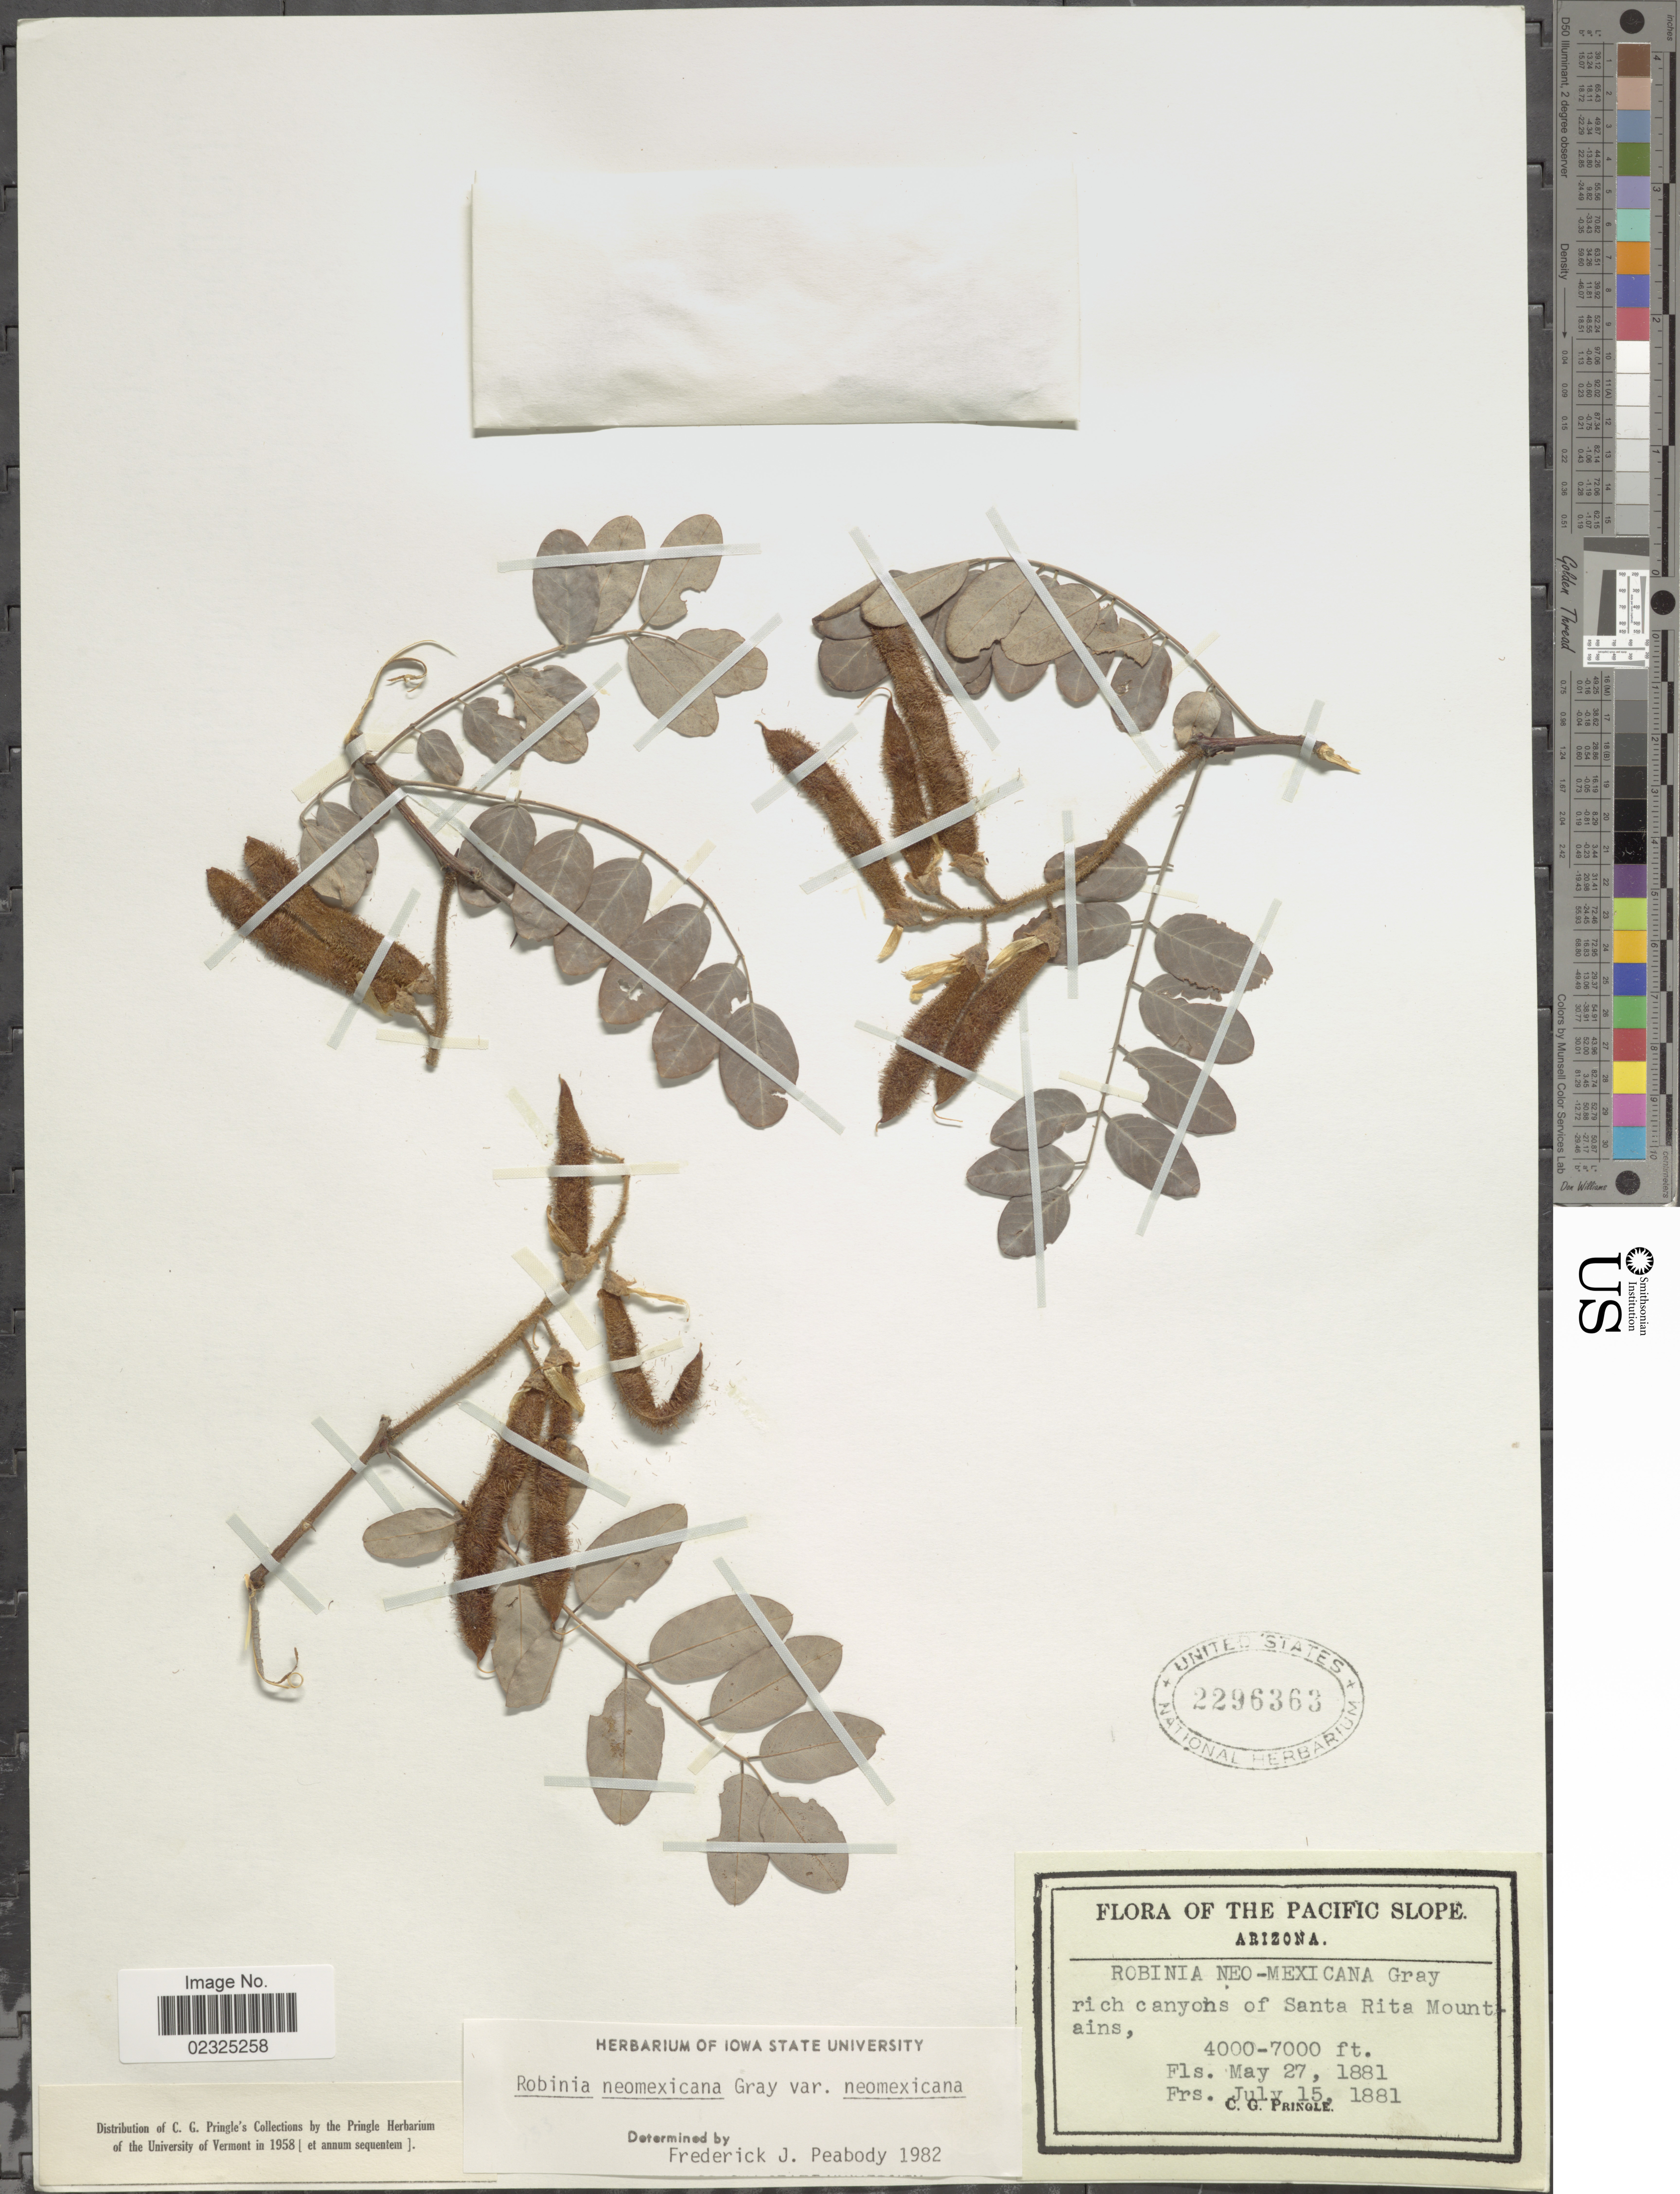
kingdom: Plantae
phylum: Tracheophyta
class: Magnoliopsida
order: Fabales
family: Fabaceae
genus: Robinia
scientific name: Robinia luxurians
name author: (Dieck) Rydb.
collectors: C. G. Pringle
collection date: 1881-05-27/1881-07-15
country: United States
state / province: Arizona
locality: Pacific Slope, rich canyons of Santa Rita Mountains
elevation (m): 1219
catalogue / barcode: US 2296363